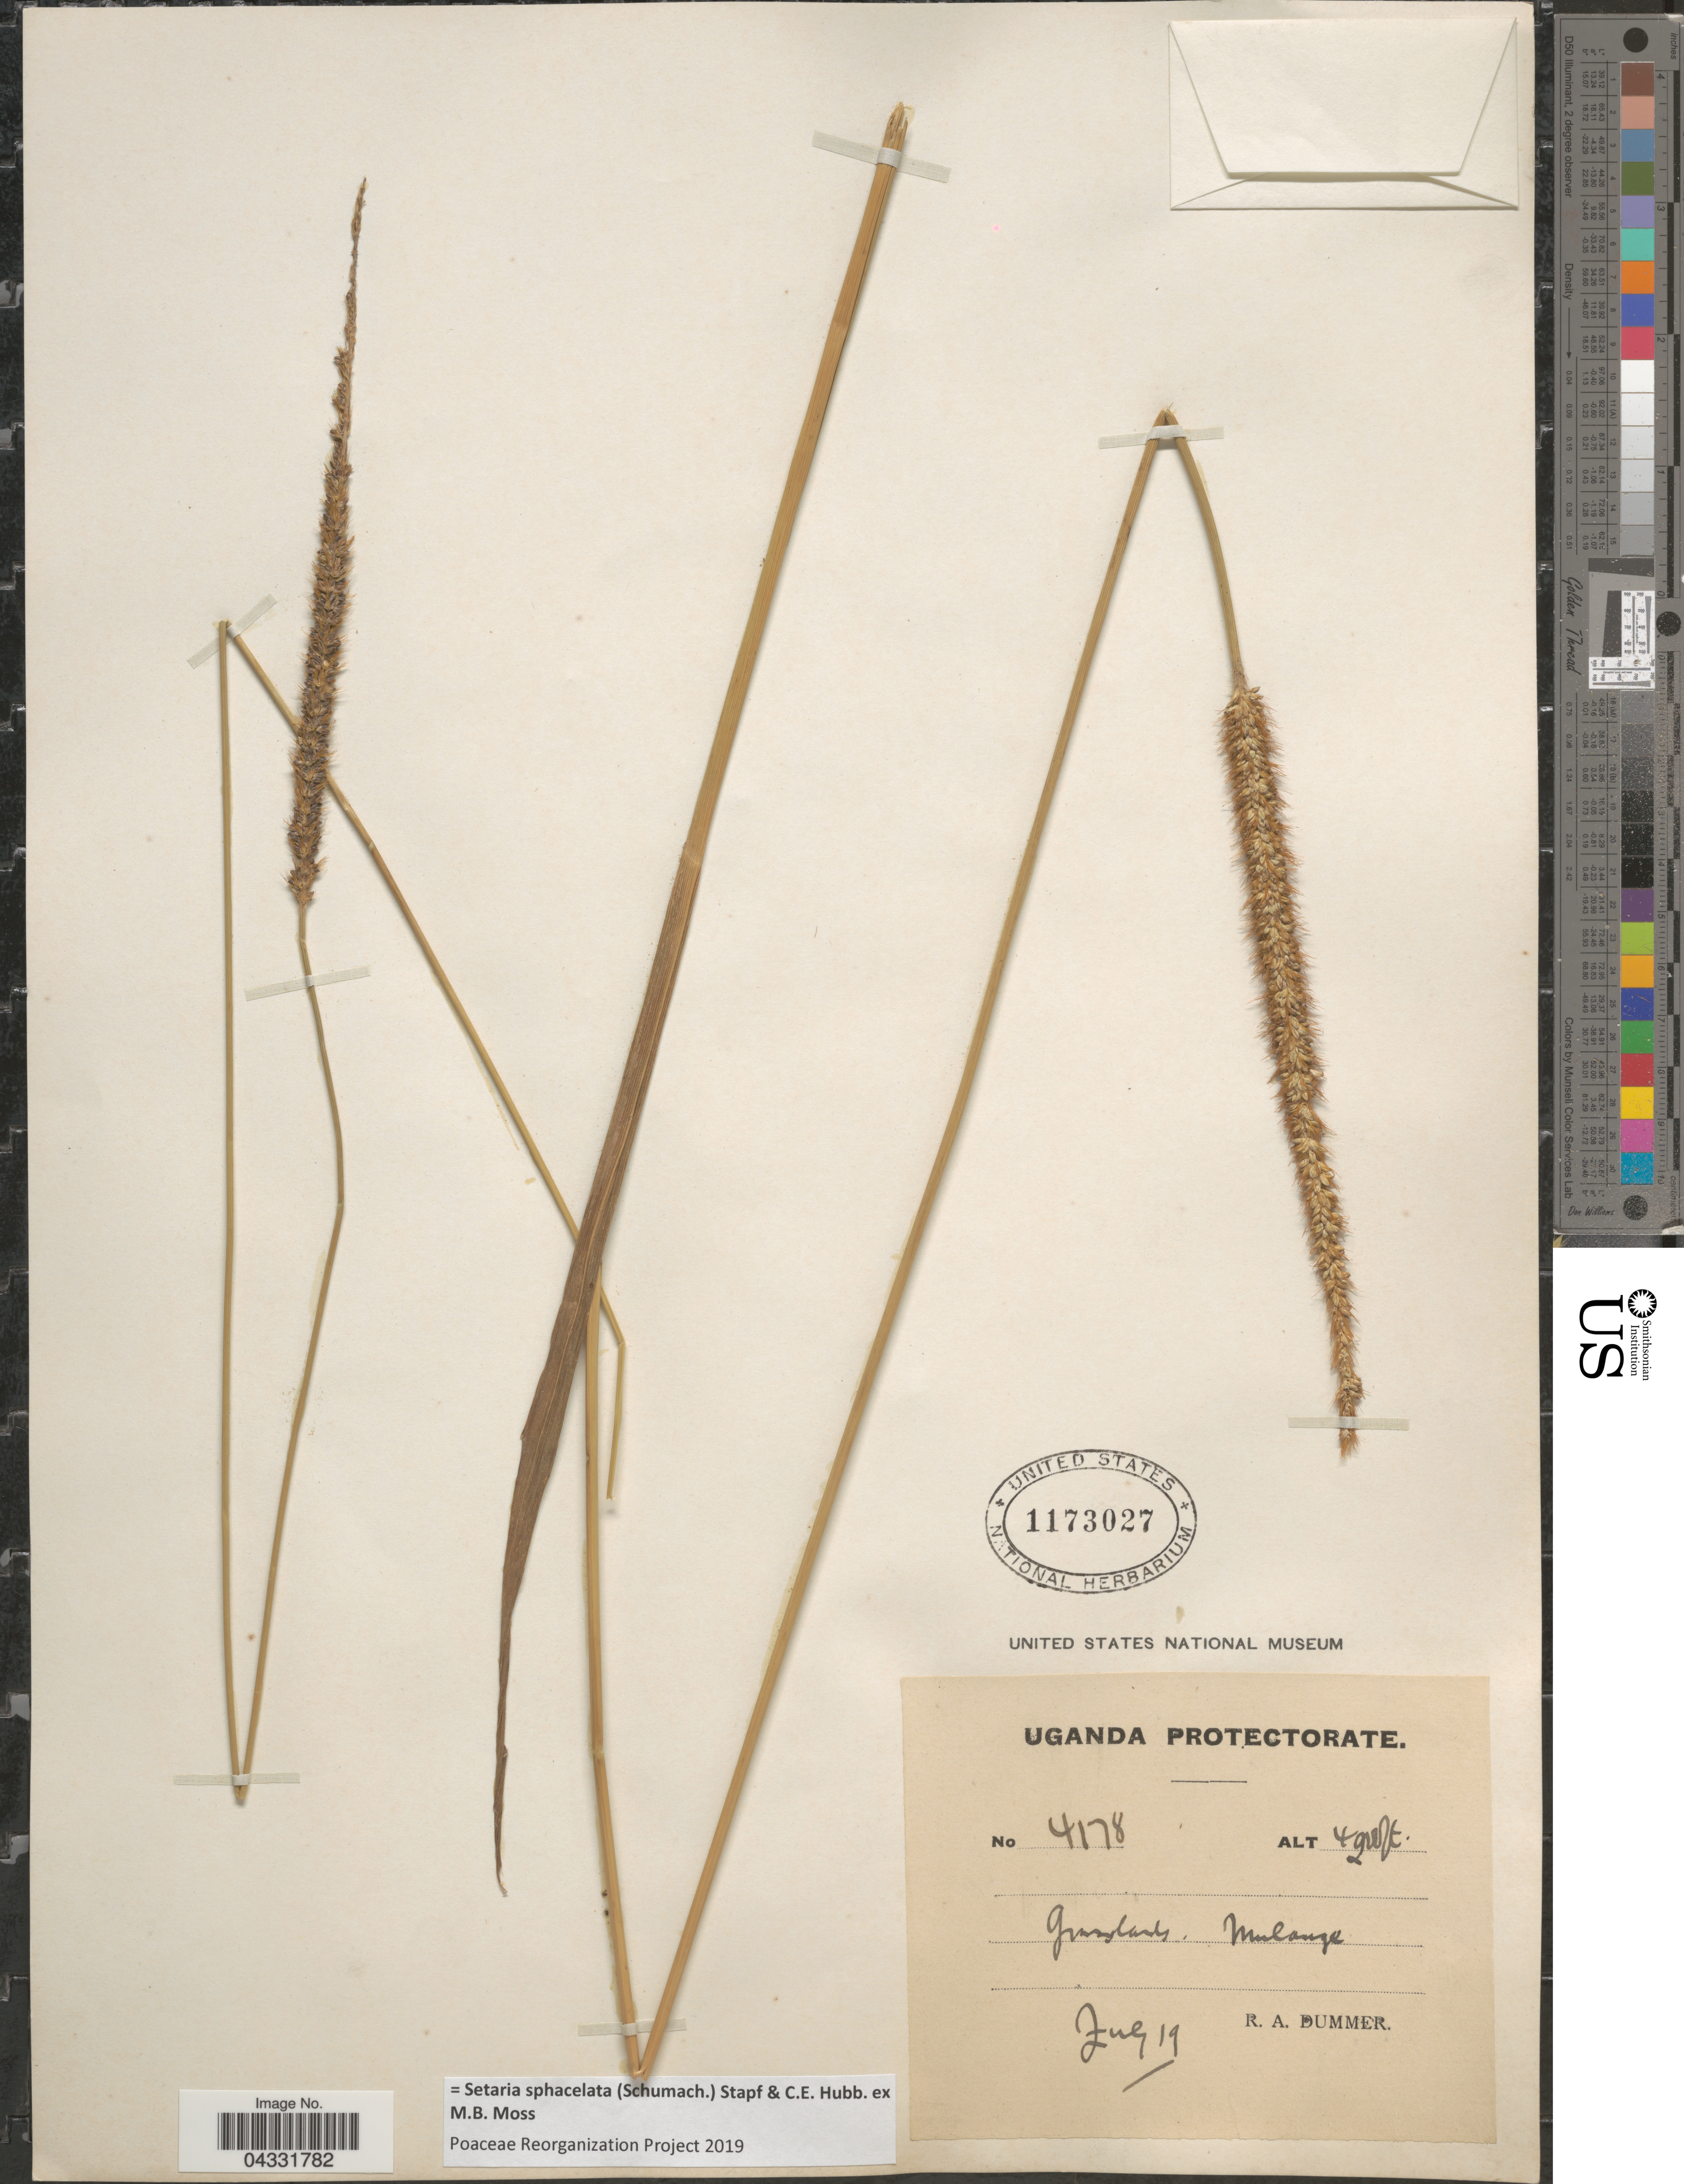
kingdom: Plantae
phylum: Tracheophyta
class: Liliopsida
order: Poales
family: Poaceae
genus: Setaria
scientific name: Setaria sphacelata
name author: (Schumach.) Stapf & Hubb. ex Moss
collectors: R. Dümmer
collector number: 4178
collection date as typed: Transcribed d/m/y: /7/19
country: Uganda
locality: Uganda Protectorate. Mulange.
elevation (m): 1280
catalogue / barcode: US 1173027